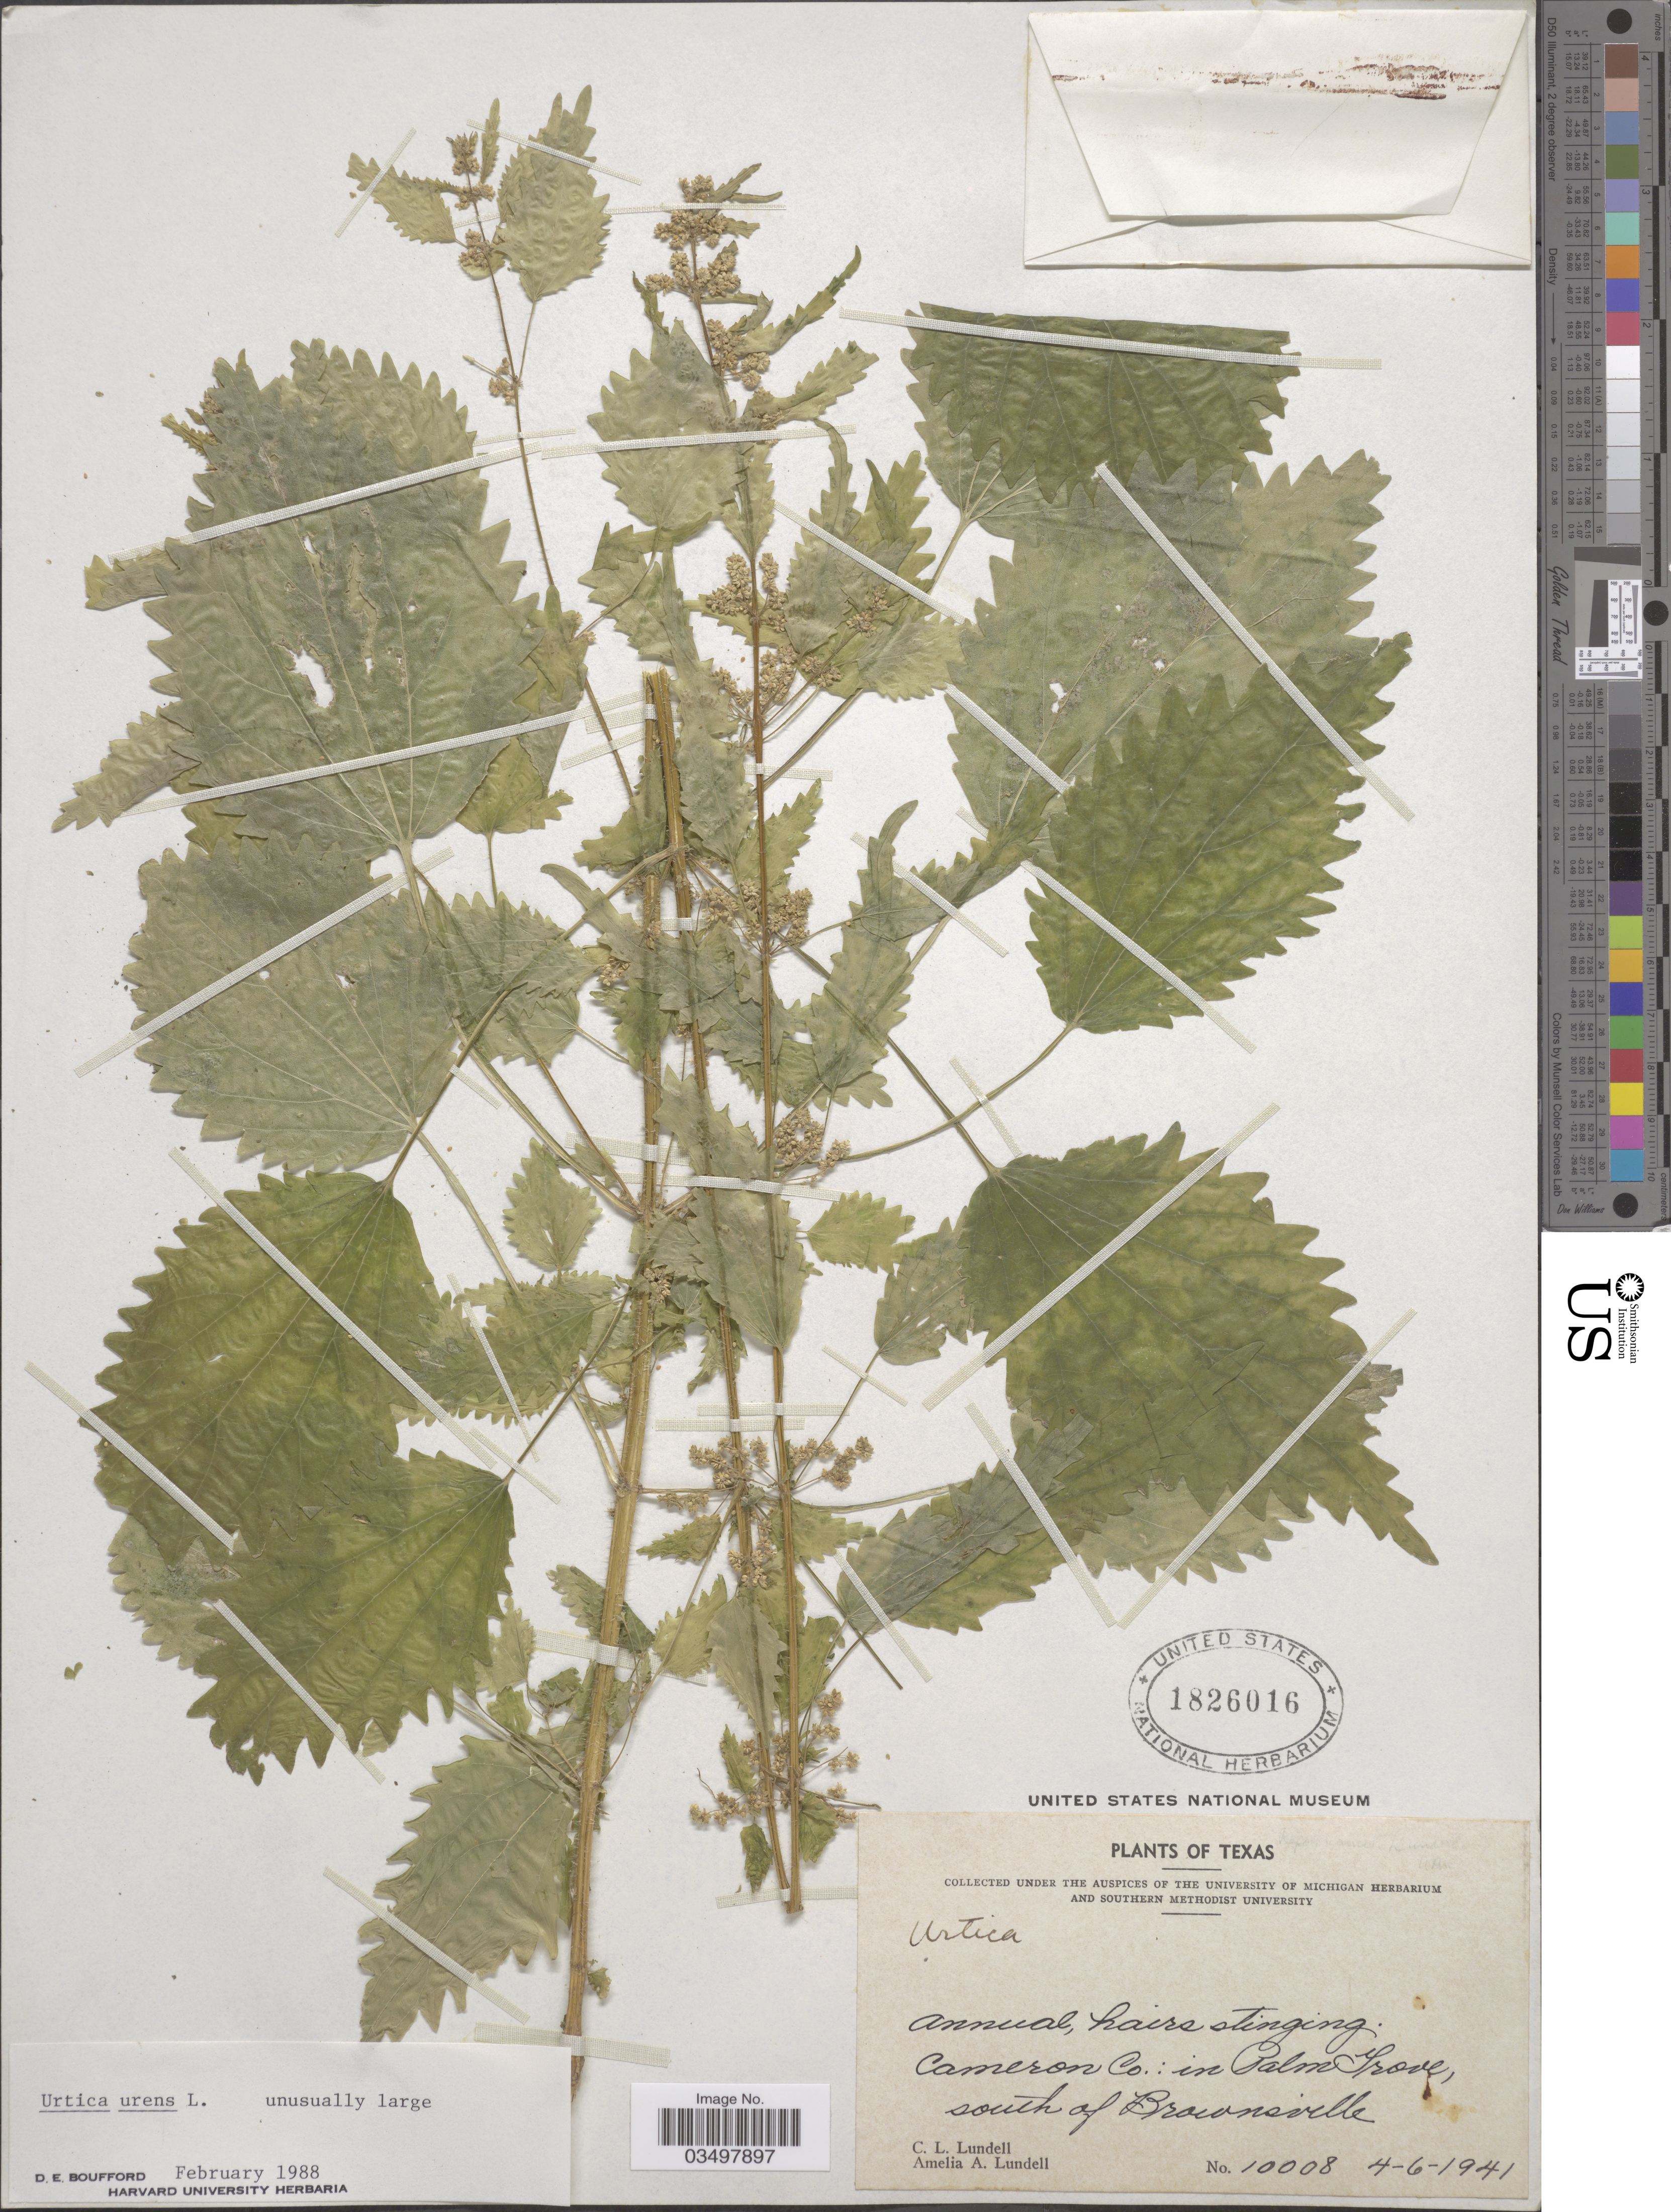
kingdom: Plantae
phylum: Tracheophyta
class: Magnoliopsida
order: Rosales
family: Urticaceae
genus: Urtica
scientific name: Urtica urens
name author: L.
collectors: C. L. Lundell & A. A. Lundell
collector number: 10008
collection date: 1941-04-06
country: United States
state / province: Texas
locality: Cameron Co.: in Palm Grove, south of Brownsville.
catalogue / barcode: US 1826016